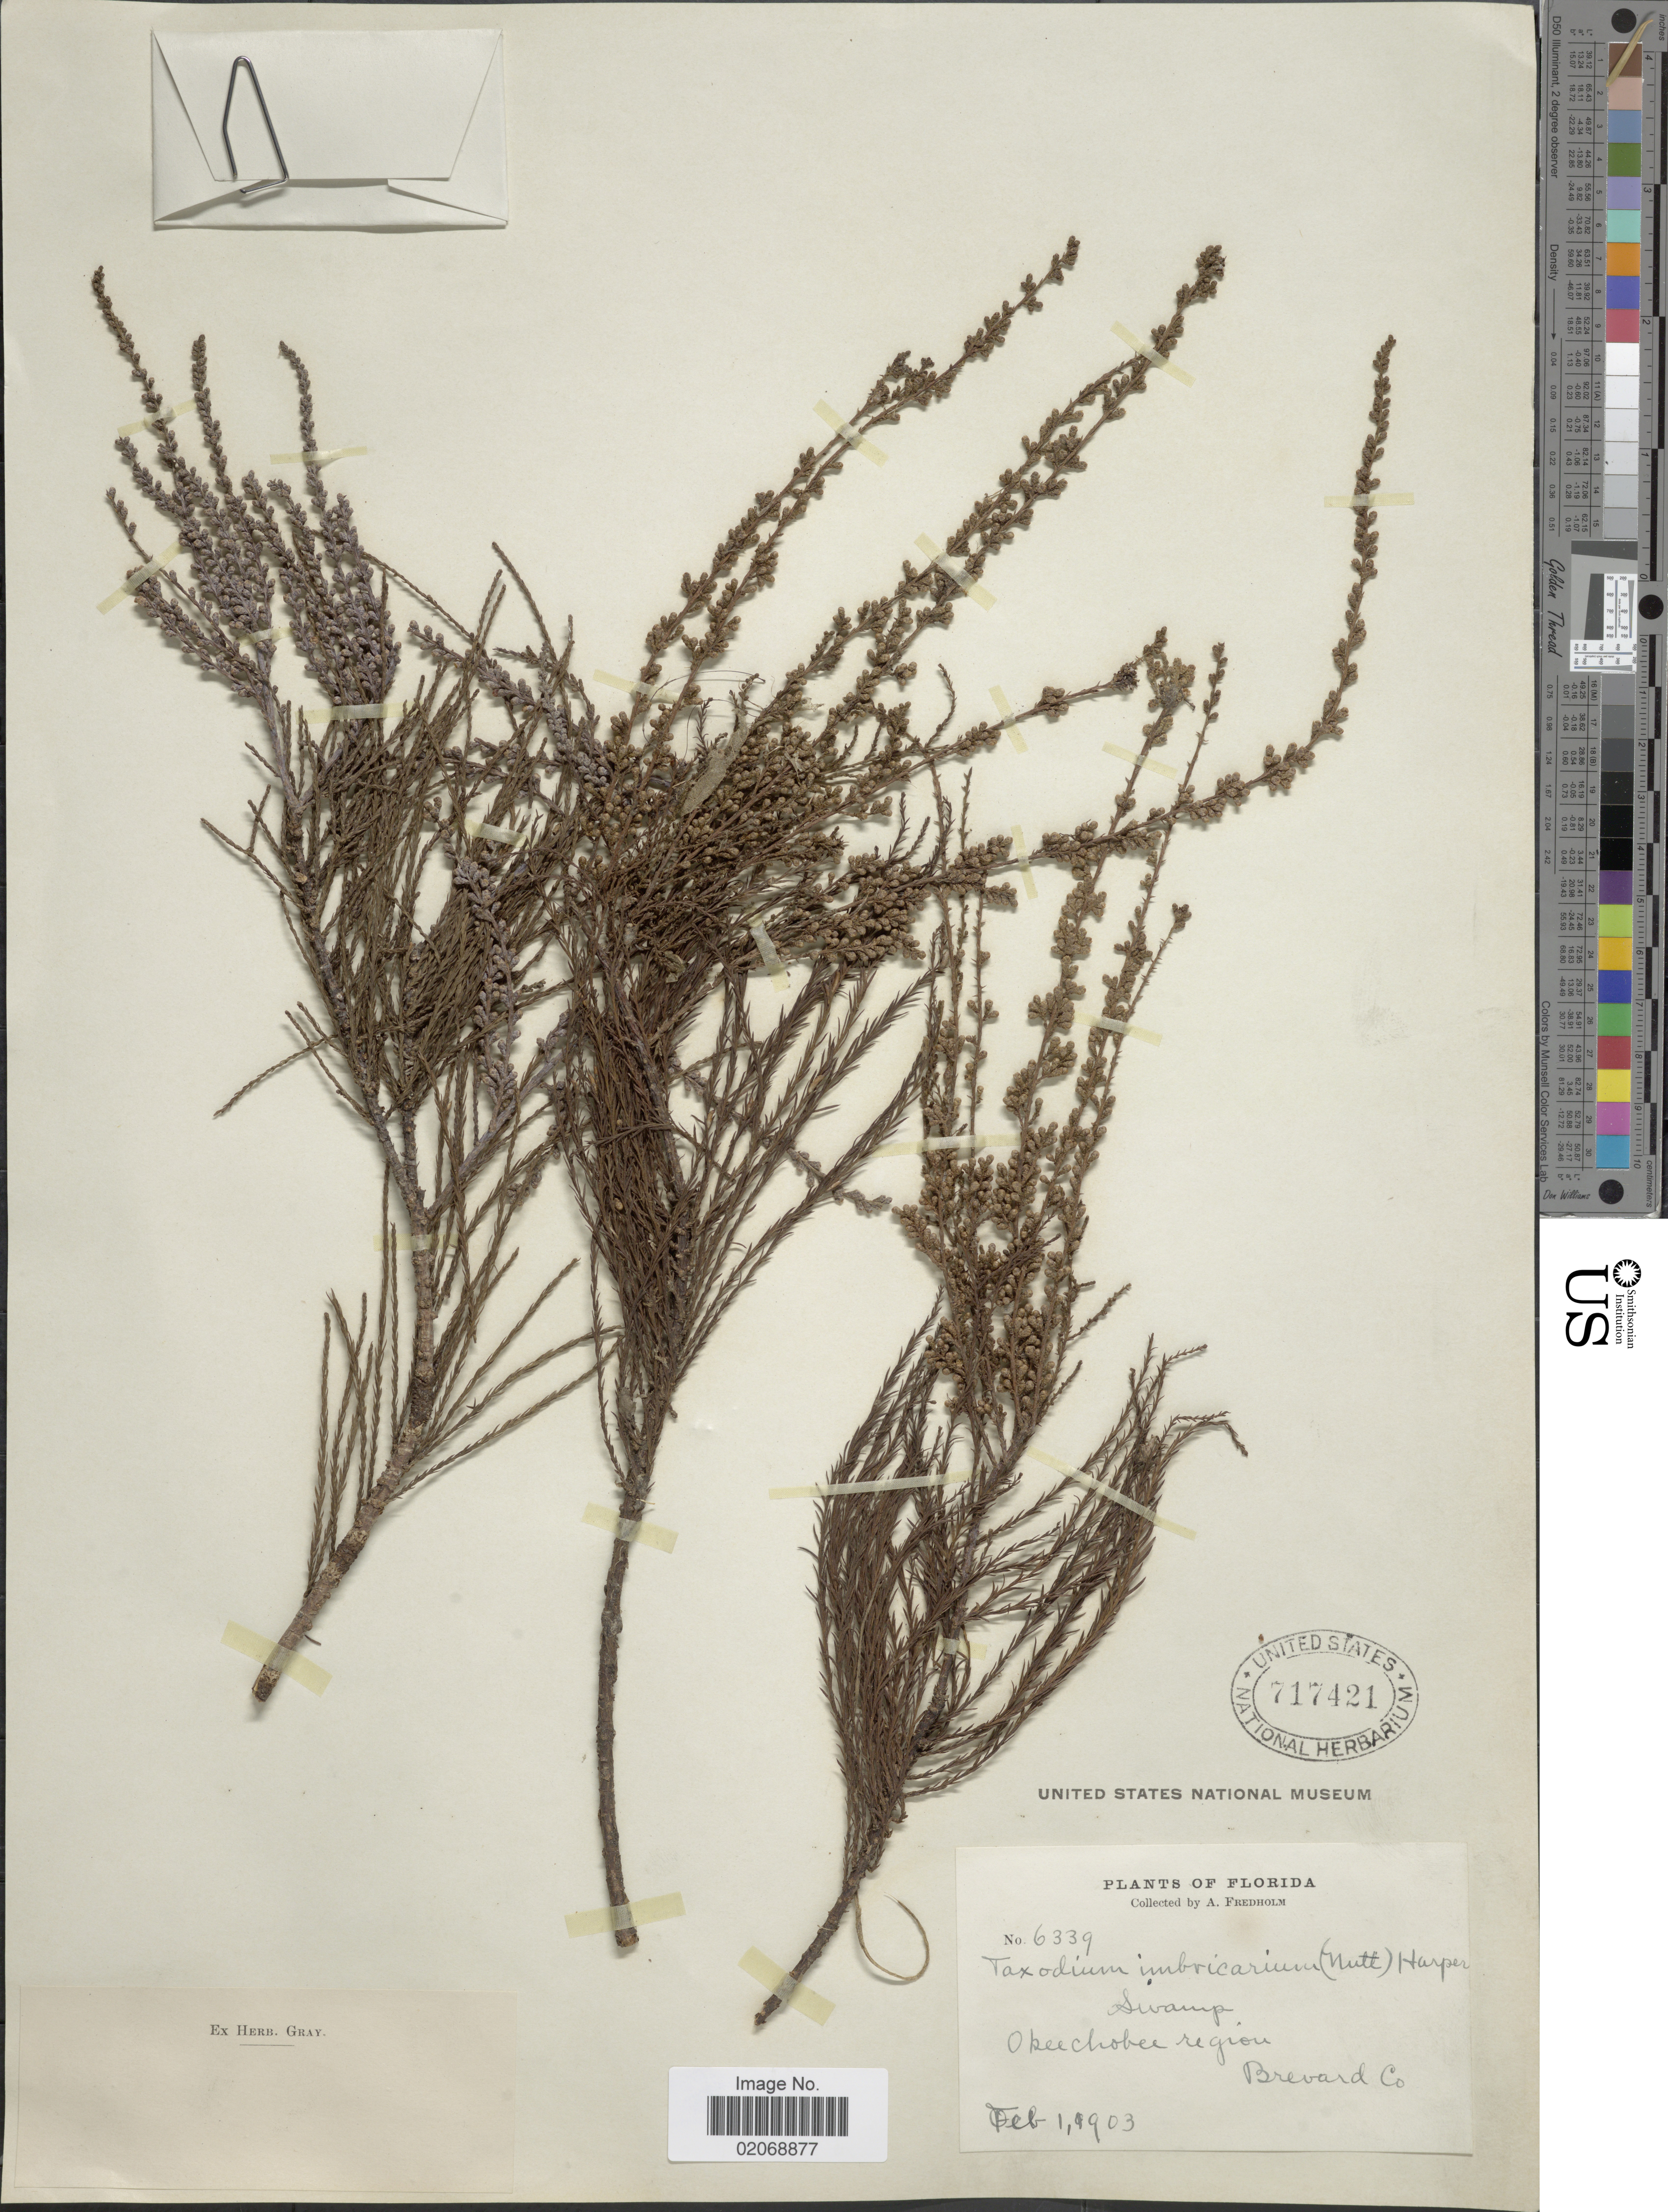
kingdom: Plantae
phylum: Tracheophyta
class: Pinopsida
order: Pinales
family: Cupressaceae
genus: Taxodium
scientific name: Taxodium ascendens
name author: Brongn.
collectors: A. Fredholm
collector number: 6339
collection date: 1903-02-01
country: United States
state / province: Florida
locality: Okeechobee region, Brevard Co.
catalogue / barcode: US 717421